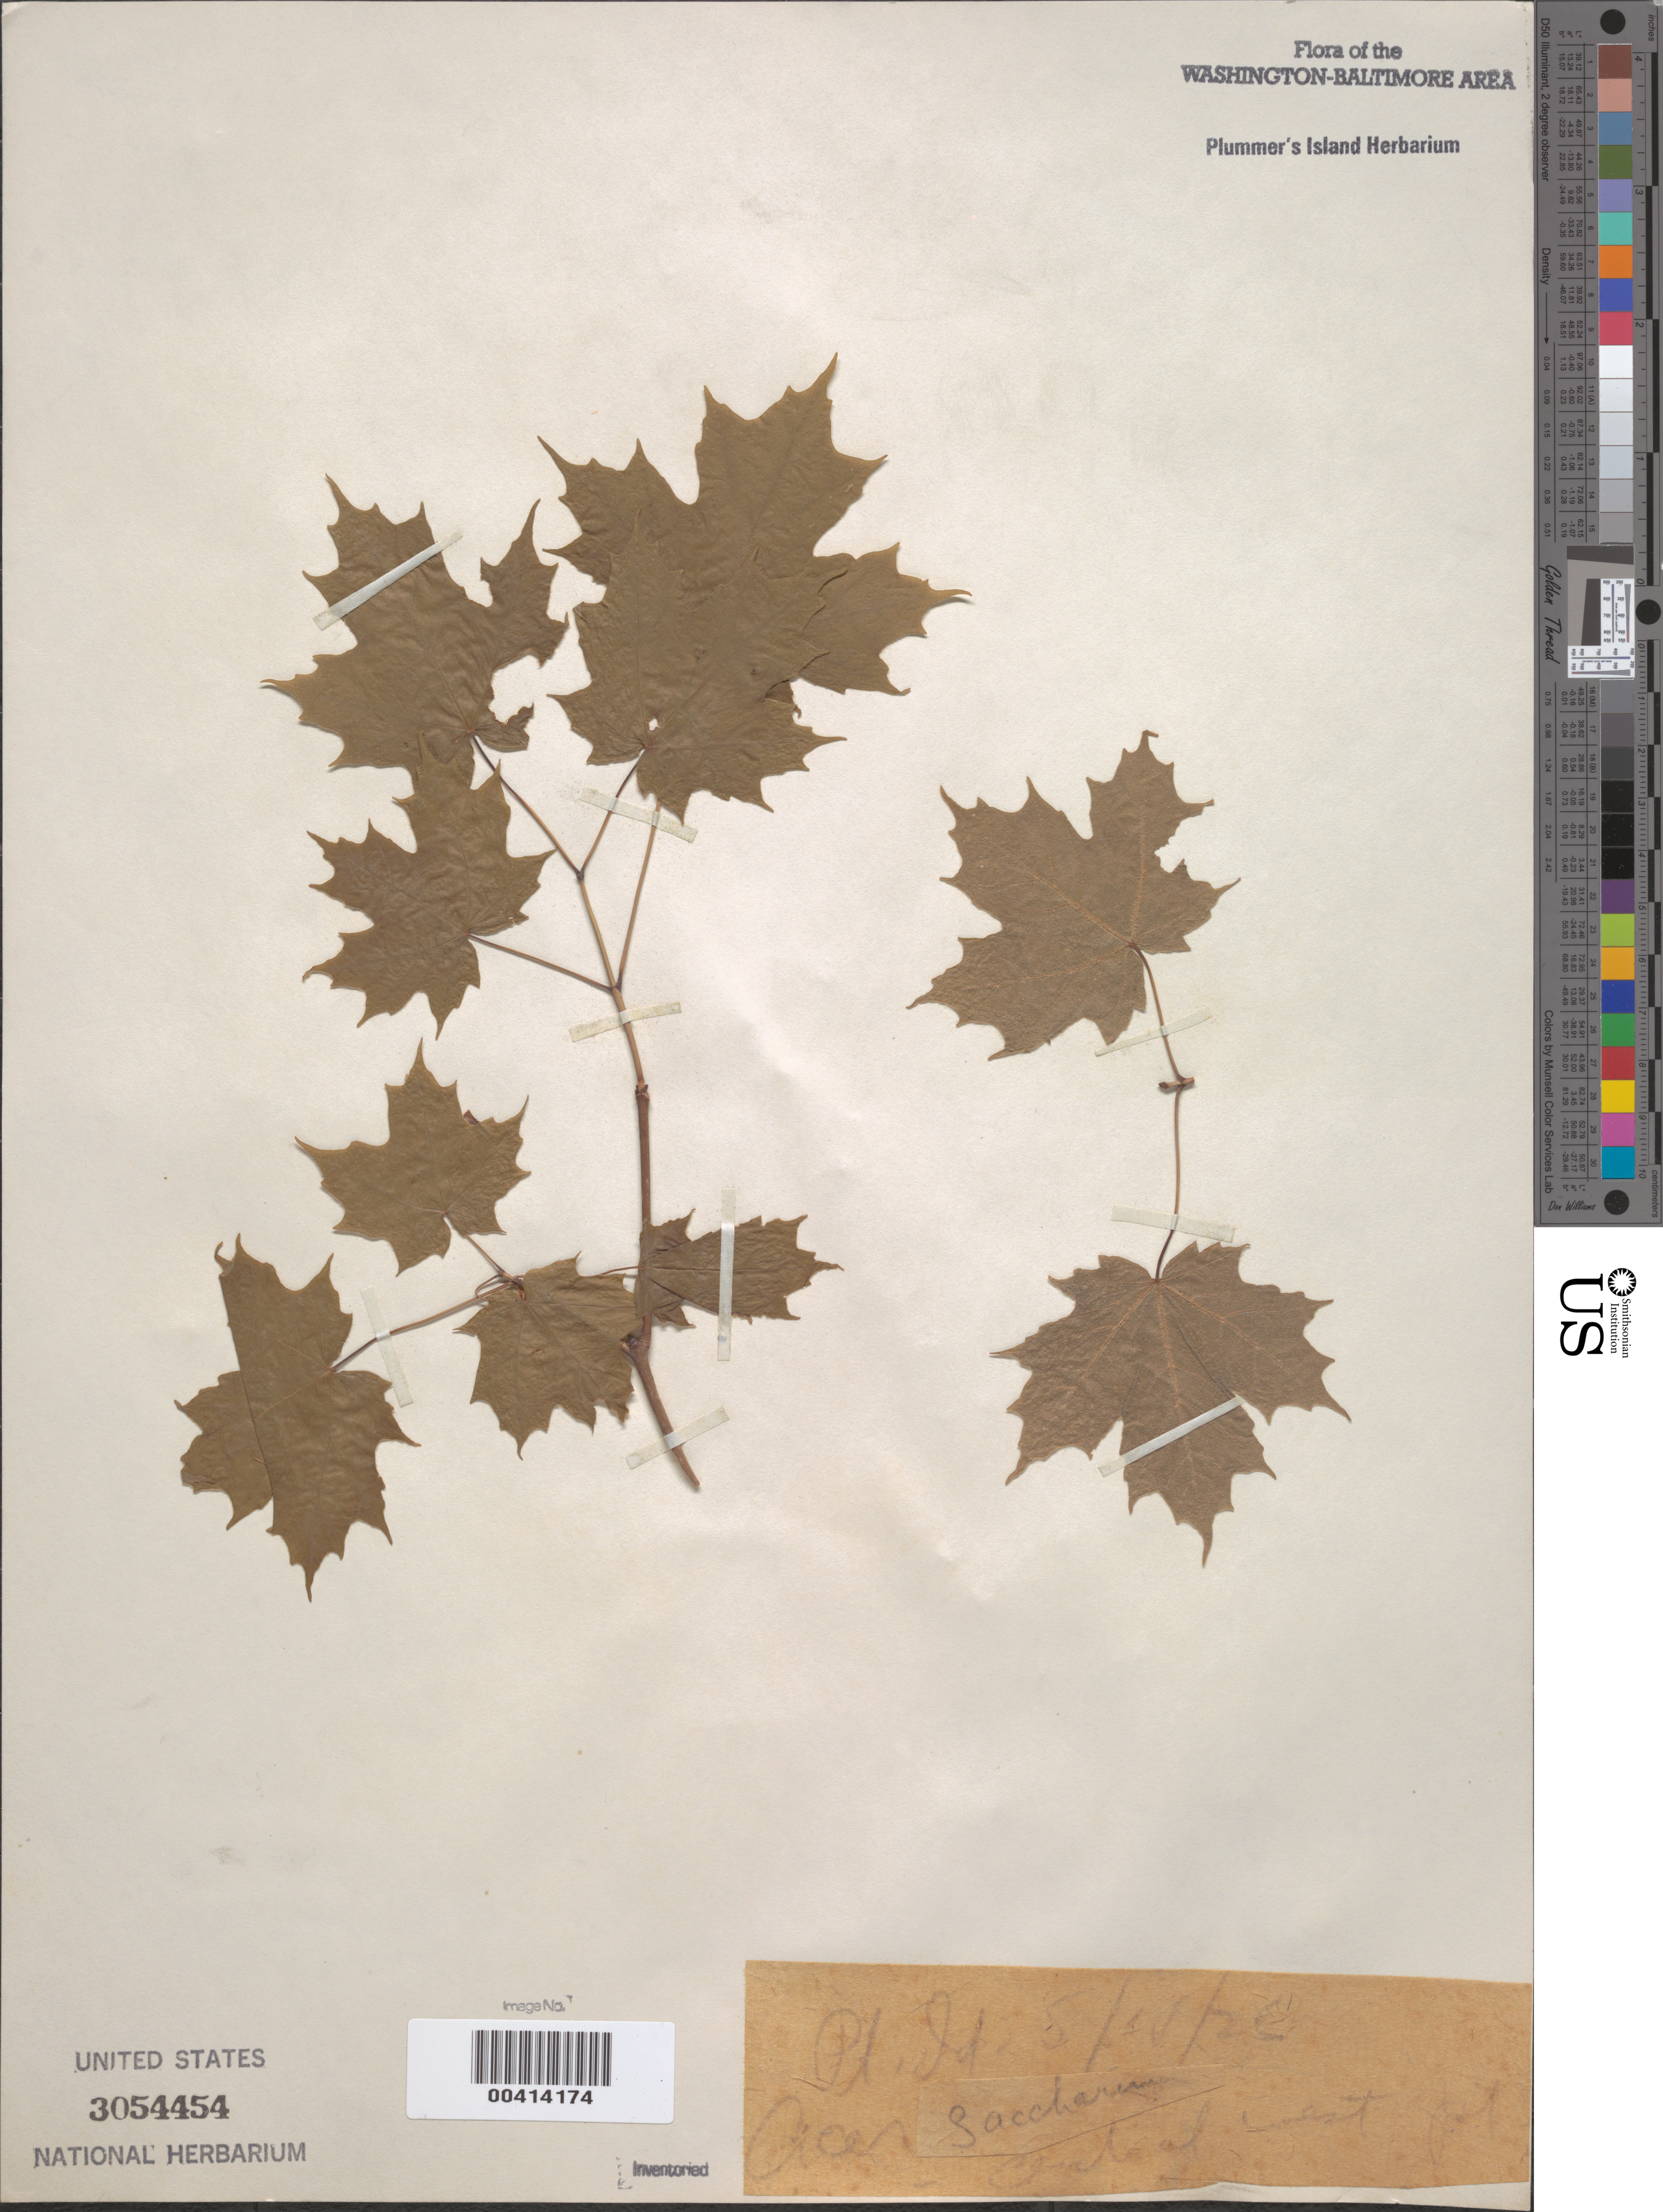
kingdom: Plantae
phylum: Tracheophyta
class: Magnoliopsida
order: Sapindales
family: Sapindaceae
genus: Acer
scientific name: Acer saccharum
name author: Marshall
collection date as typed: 15 May 1925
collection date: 1925-05-15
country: United States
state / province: Maryland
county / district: Montgomery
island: Plummers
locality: Plummer's Island; Central west part C. & O. Canal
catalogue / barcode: US 3054454